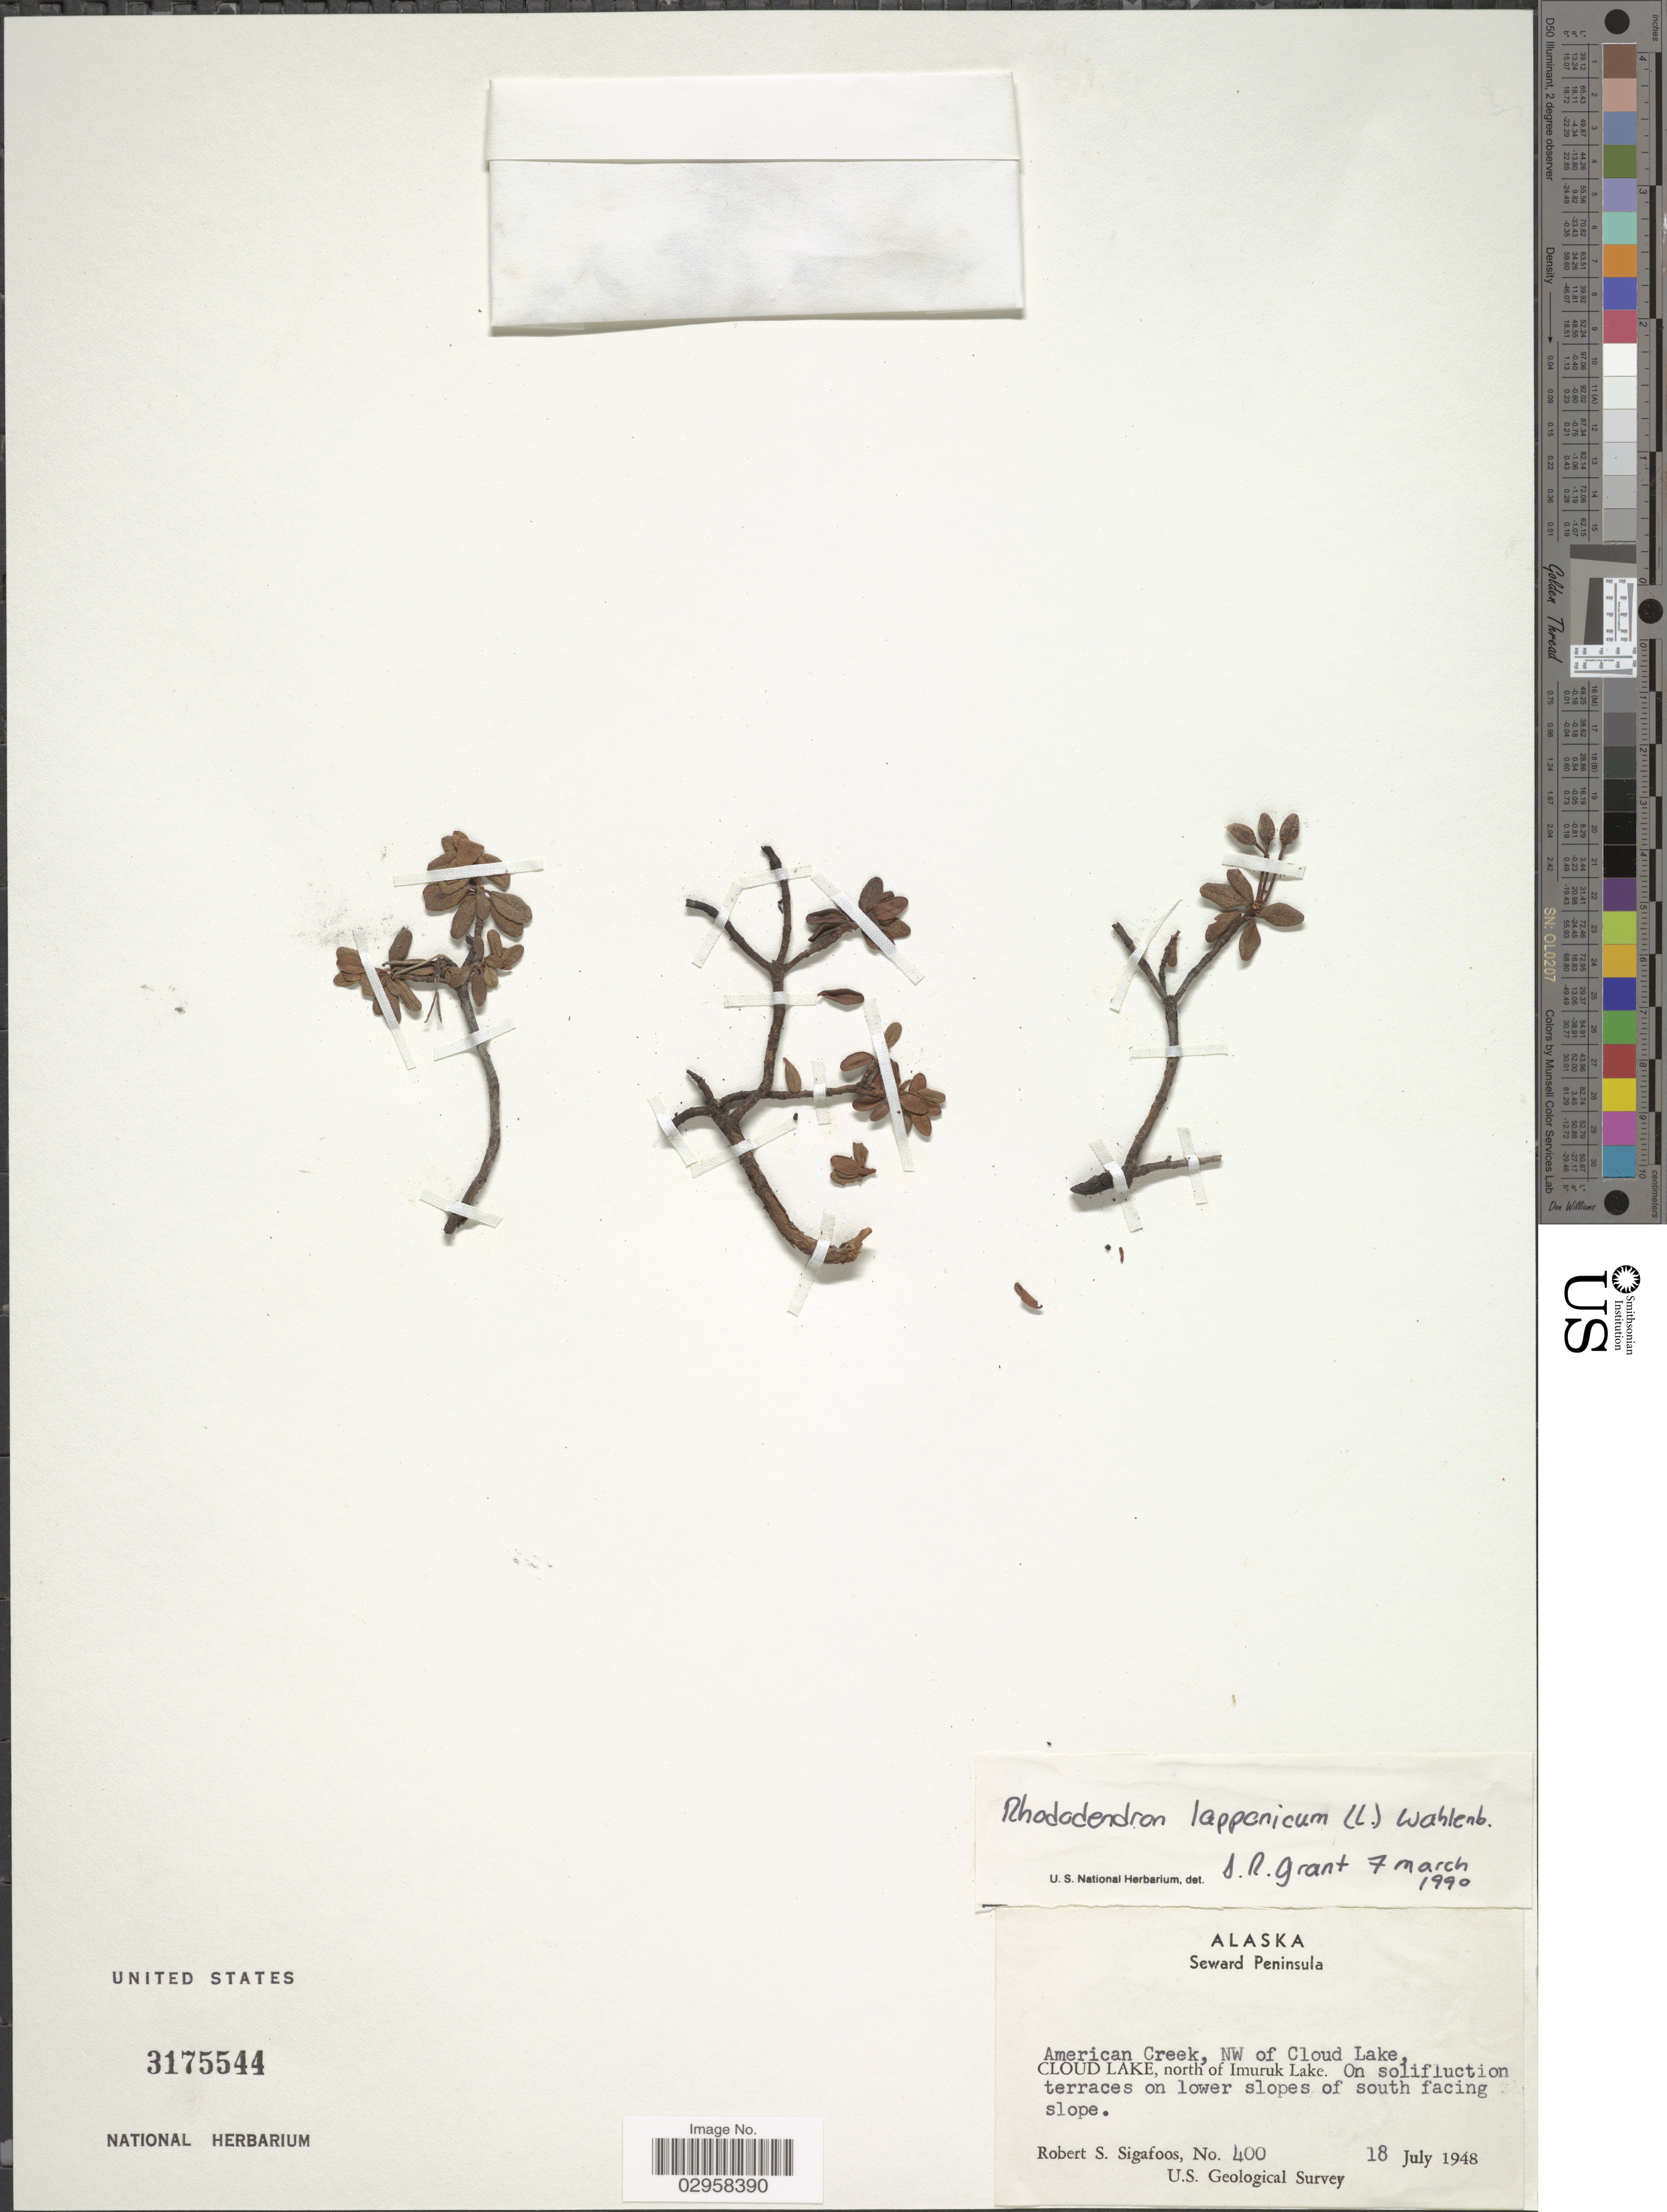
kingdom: Plantae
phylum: Tracheophyta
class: Magnoliopsida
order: Ericales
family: Ericaceae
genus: Rhododendron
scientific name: Rhododendron lapponicum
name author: (L.) Wahlenb.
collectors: R. Sigafoos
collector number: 400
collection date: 1948-07-18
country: United States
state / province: Alaska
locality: Seward Peninsula. American Creek, NW of Cloud Lake, Cloud Lake, north of Imuruk Lake. On solifluction terraces on lower slopes of south facing slope.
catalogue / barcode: US 3175544